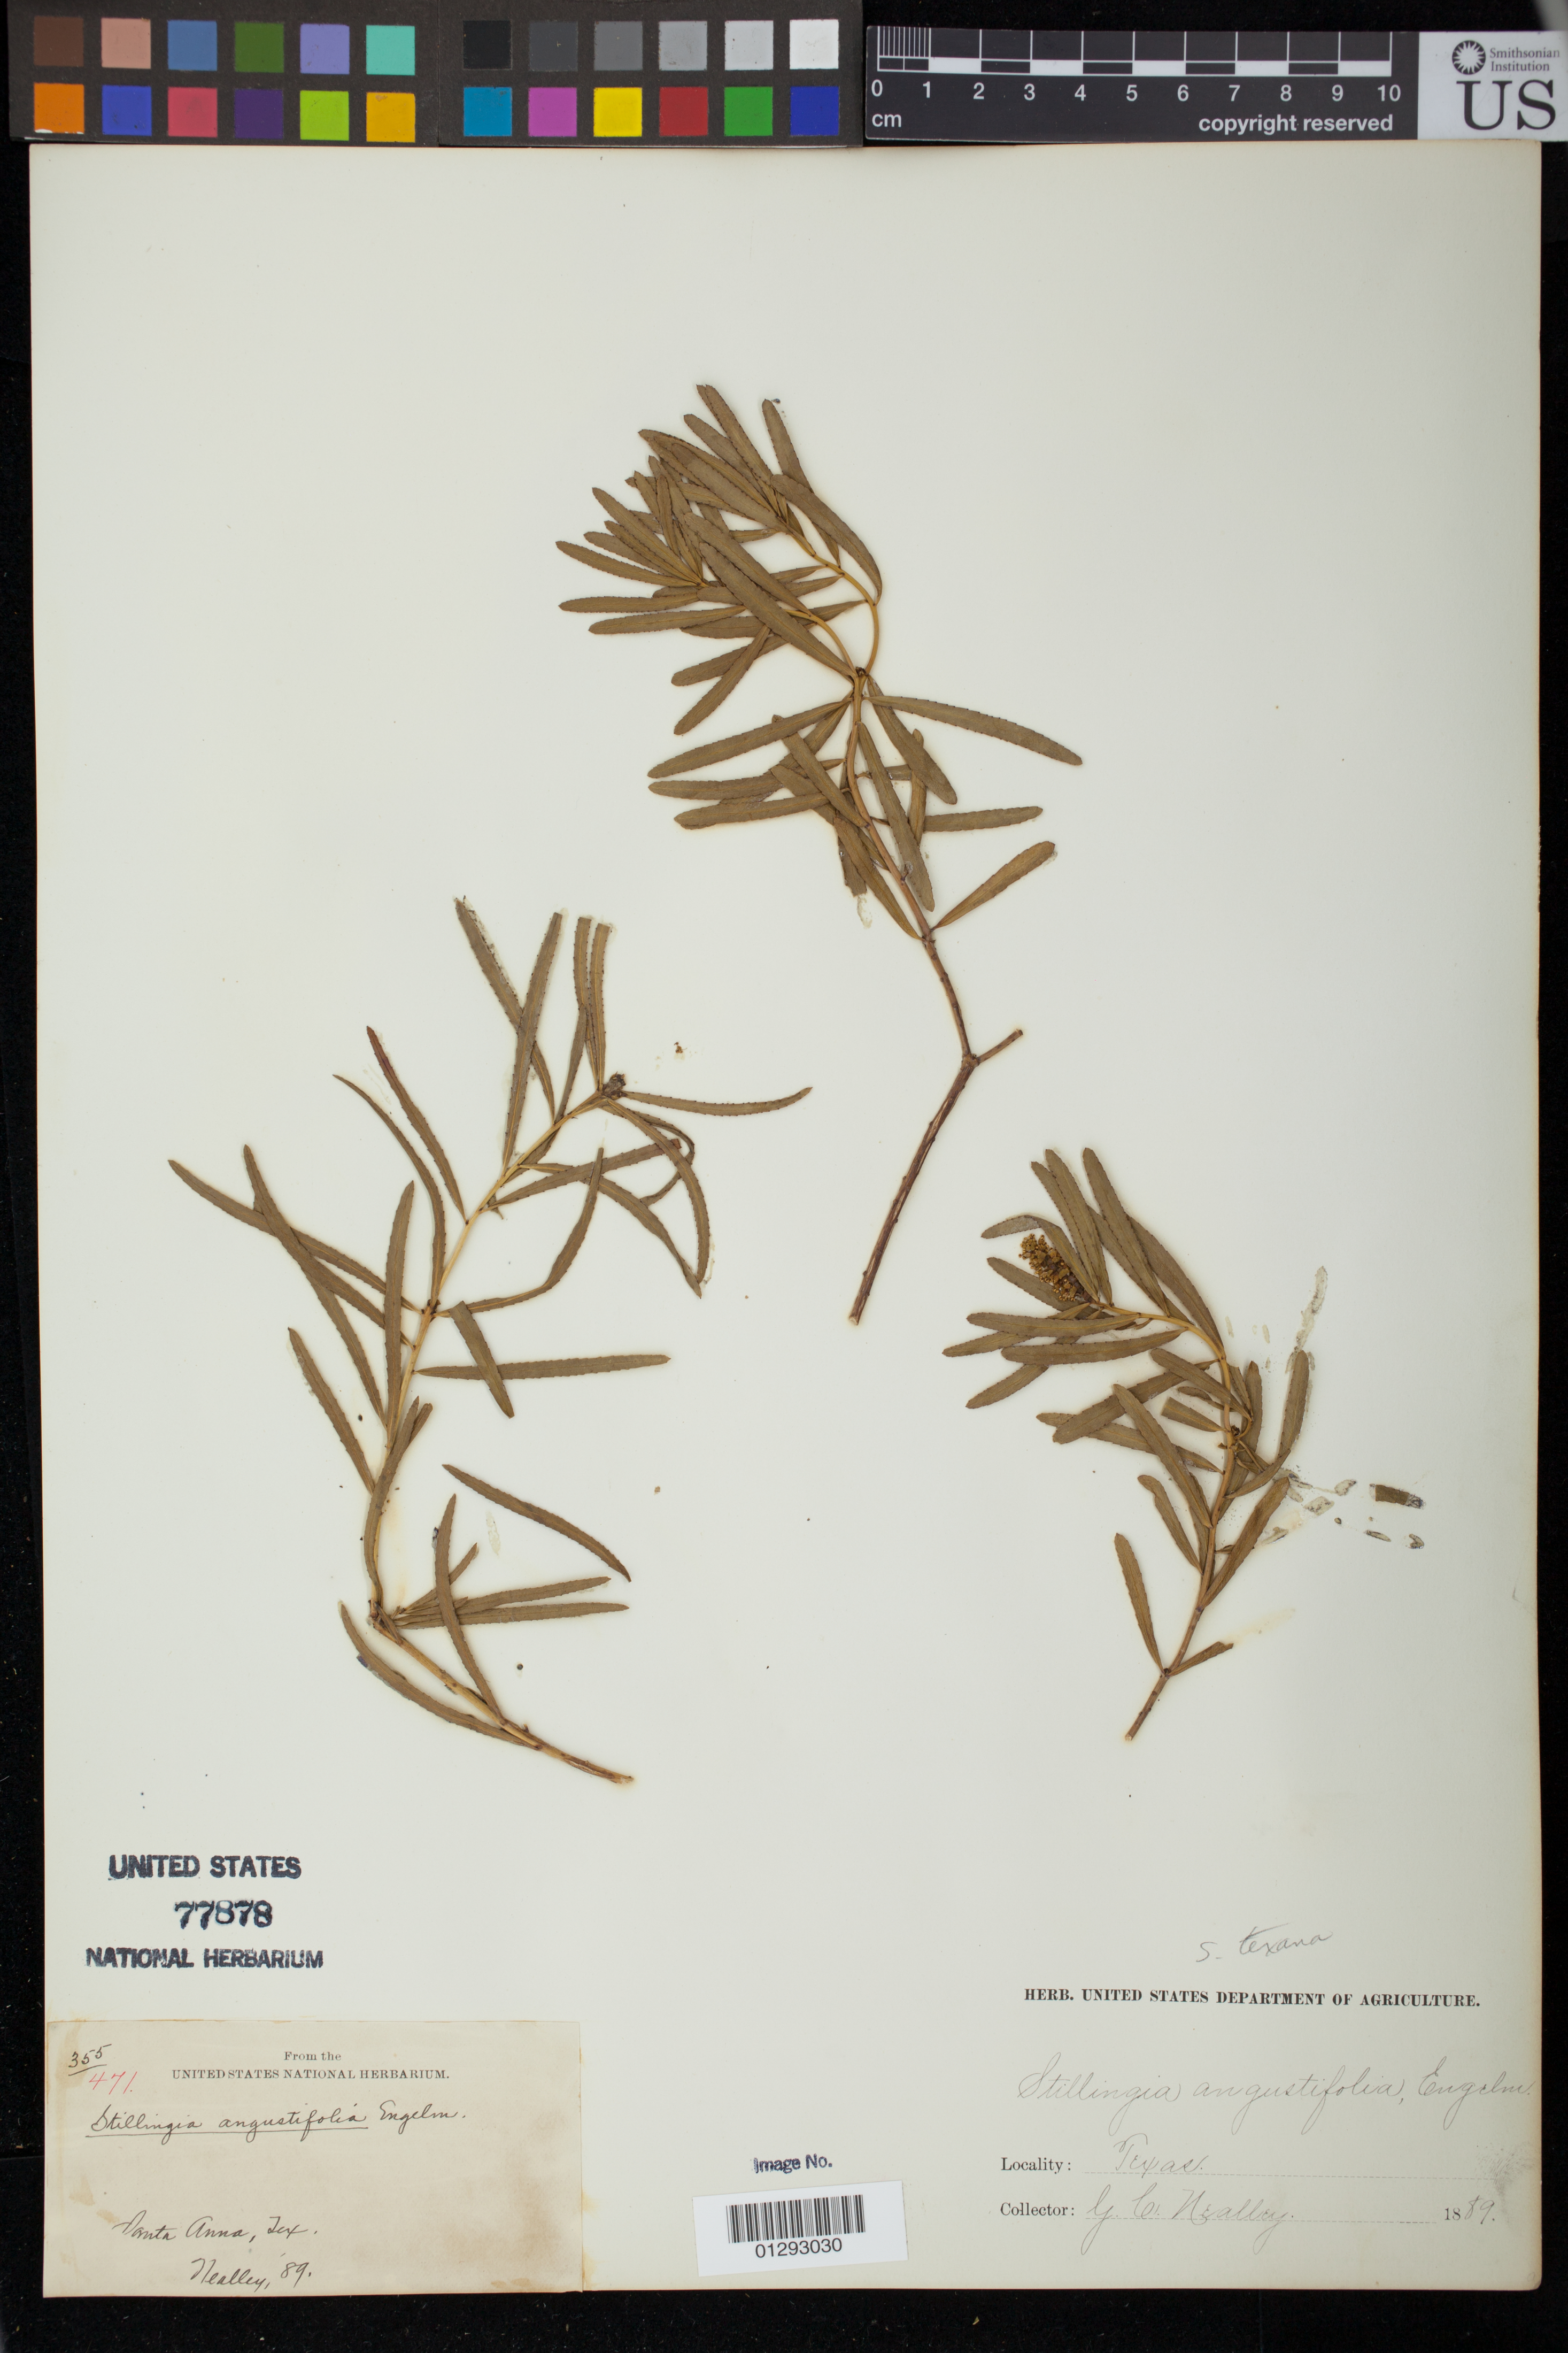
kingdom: Plantae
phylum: Tracheophyta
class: Magnoliopsida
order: Malpighiales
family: Euphorbiaceae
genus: Stillingia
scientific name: Stillingia texana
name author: I.M. Johnst.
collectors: G. C. Nealley & G. Neally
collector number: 355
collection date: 1889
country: United States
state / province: Texas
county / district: Coleman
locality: Santa Anna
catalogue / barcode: US 77878